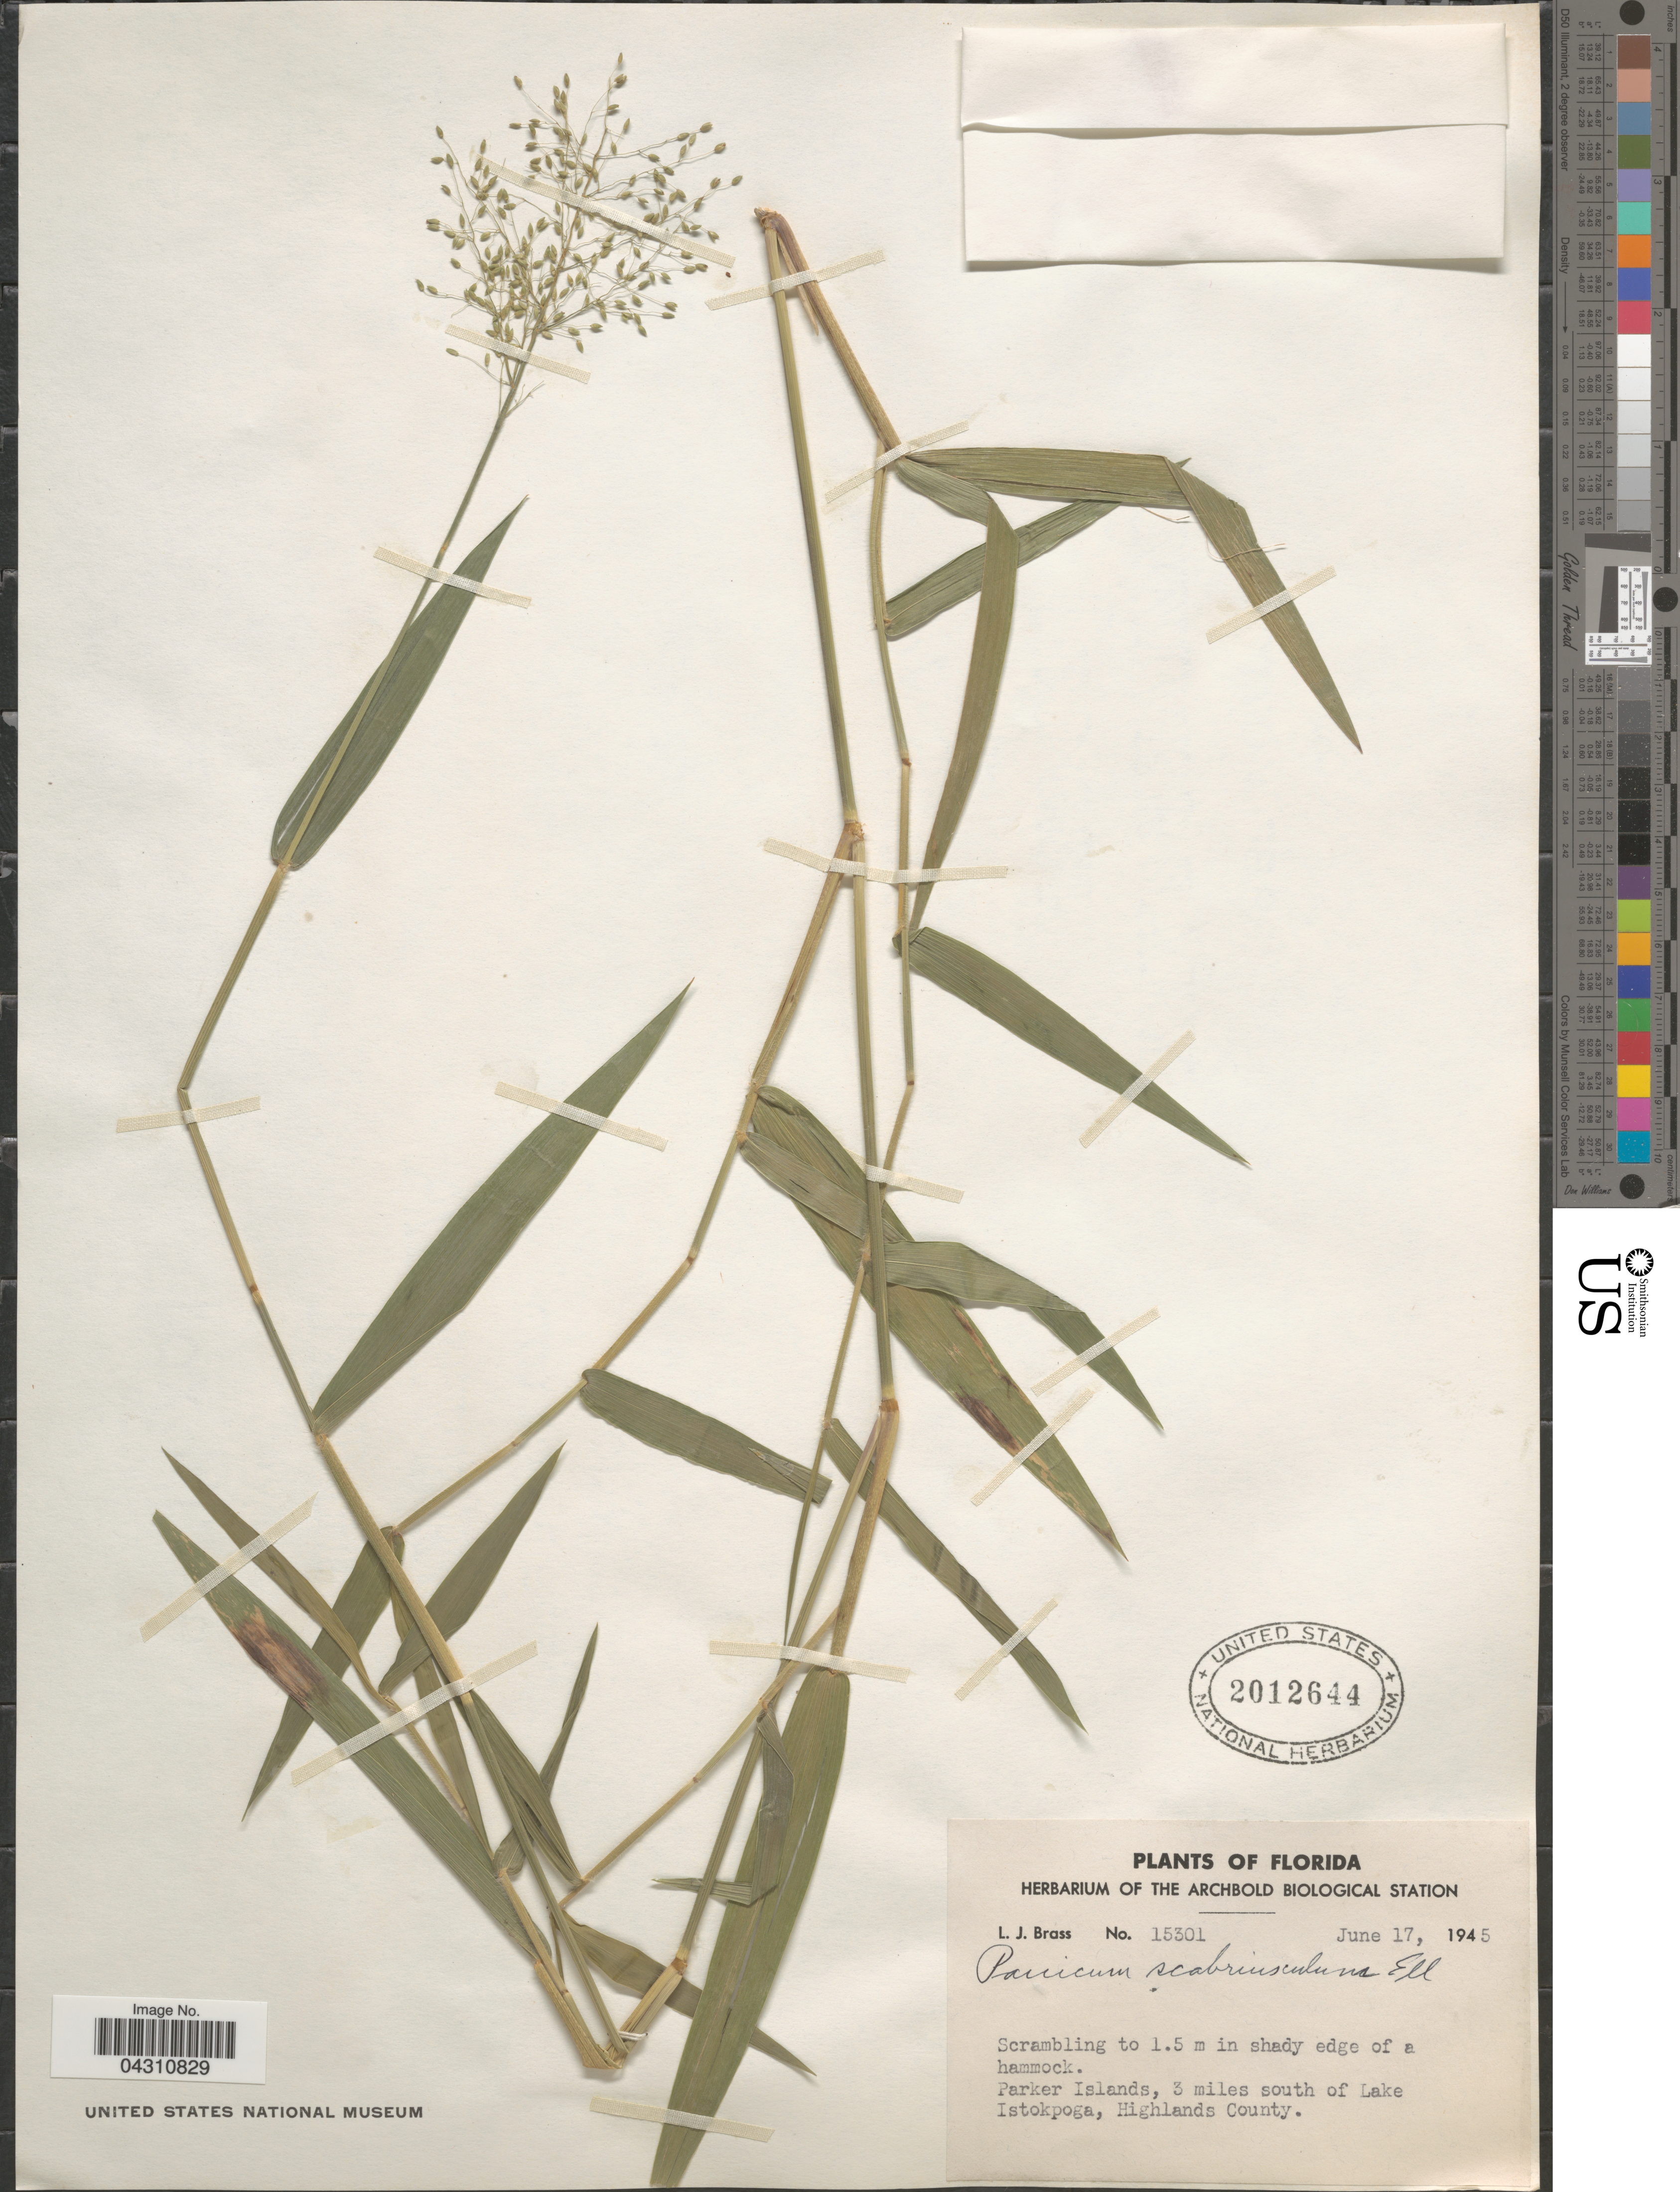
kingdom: Plantae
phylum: Tracheophyta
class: Liliopsida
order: Poales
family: Poaceae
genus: Dichanthelium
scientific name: Dichanthelium scabriusculum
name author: (Elliott) Gould & C.A. Clark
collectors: L. J. Brass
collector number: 15301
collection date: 1945-06-17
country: United States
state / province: Florida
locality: Parker Islands, 3 miles south of Lake Istokpoga, Highlands County.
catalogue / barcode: US 2012644